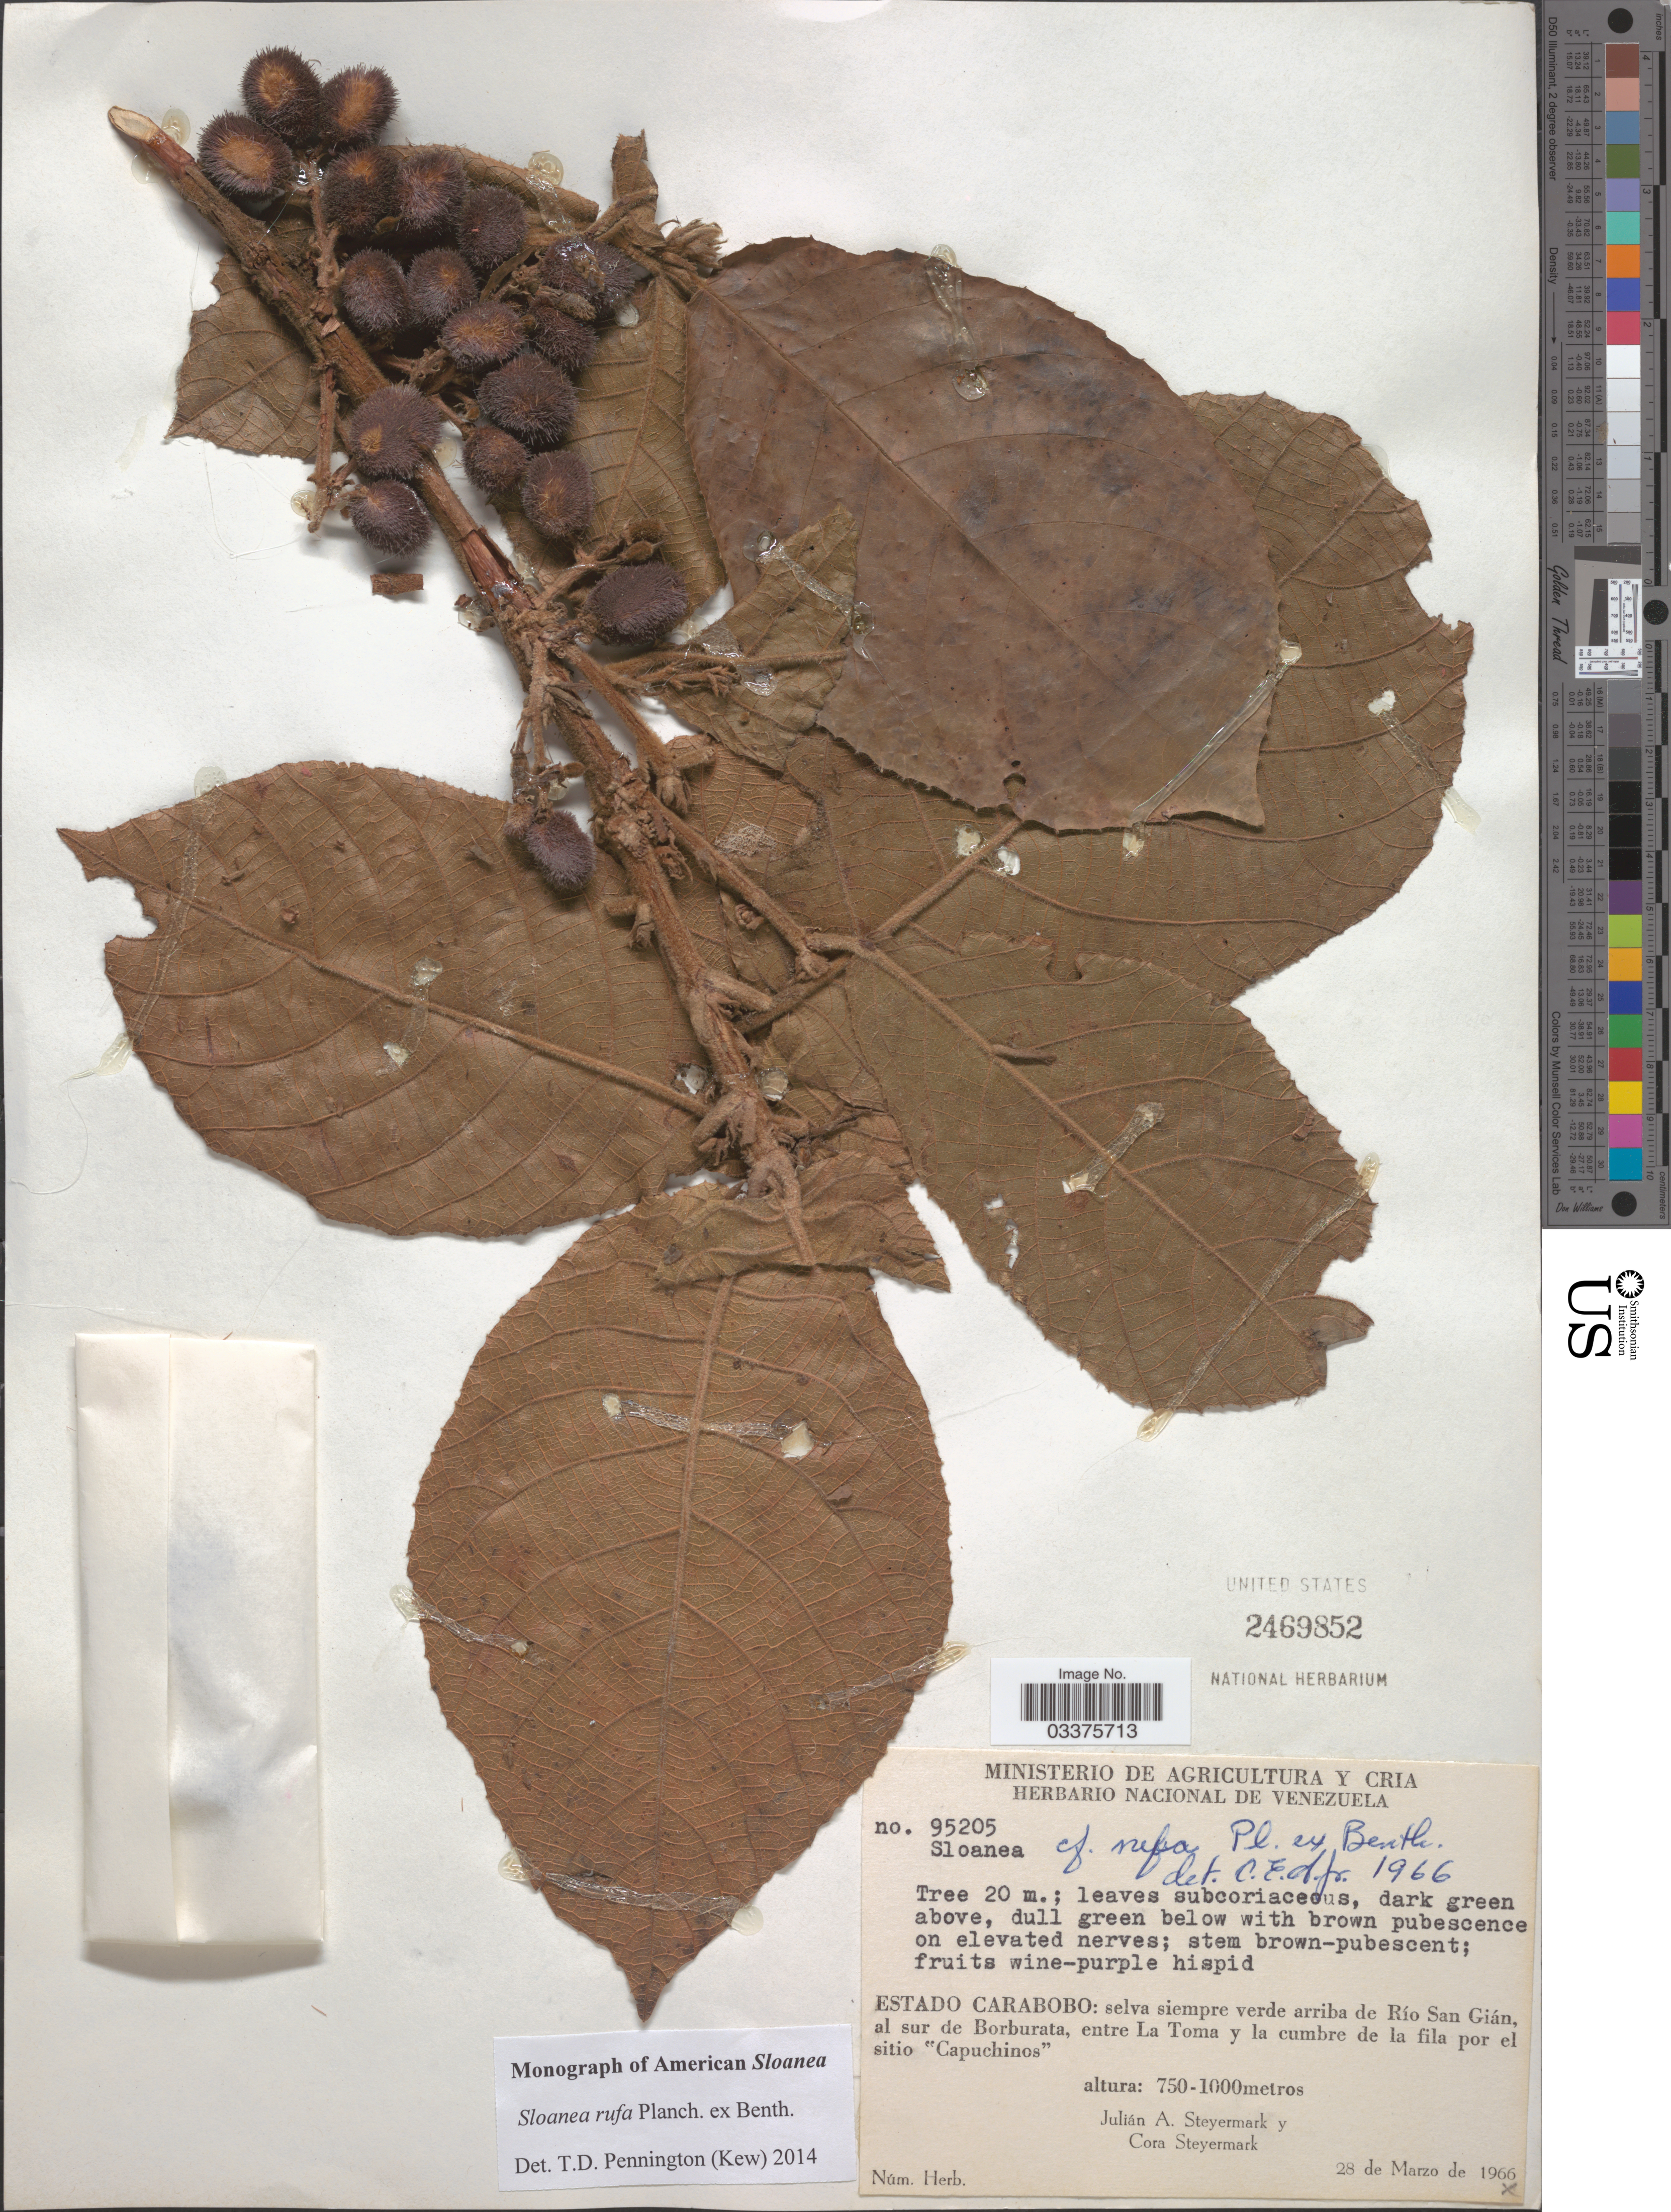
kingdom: Plantae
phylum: Tracheophyta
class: Magnoliopsida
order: Oxalidales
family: Elaeocarpaceae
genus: Sloanea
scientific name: Sloanea rufa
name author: Planch. ex Benth.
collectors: J. Steyermark & C. Steyermark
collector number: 95205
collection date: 1966-03-28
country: Venezuela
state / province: Carabobo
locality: Selva siempre verde arriba de Río San Gián, al sur de Borburata, entre La Toma y la cumbre de la fila por el sitio "Capuchinos".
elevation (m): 750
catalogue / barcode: US 2469852